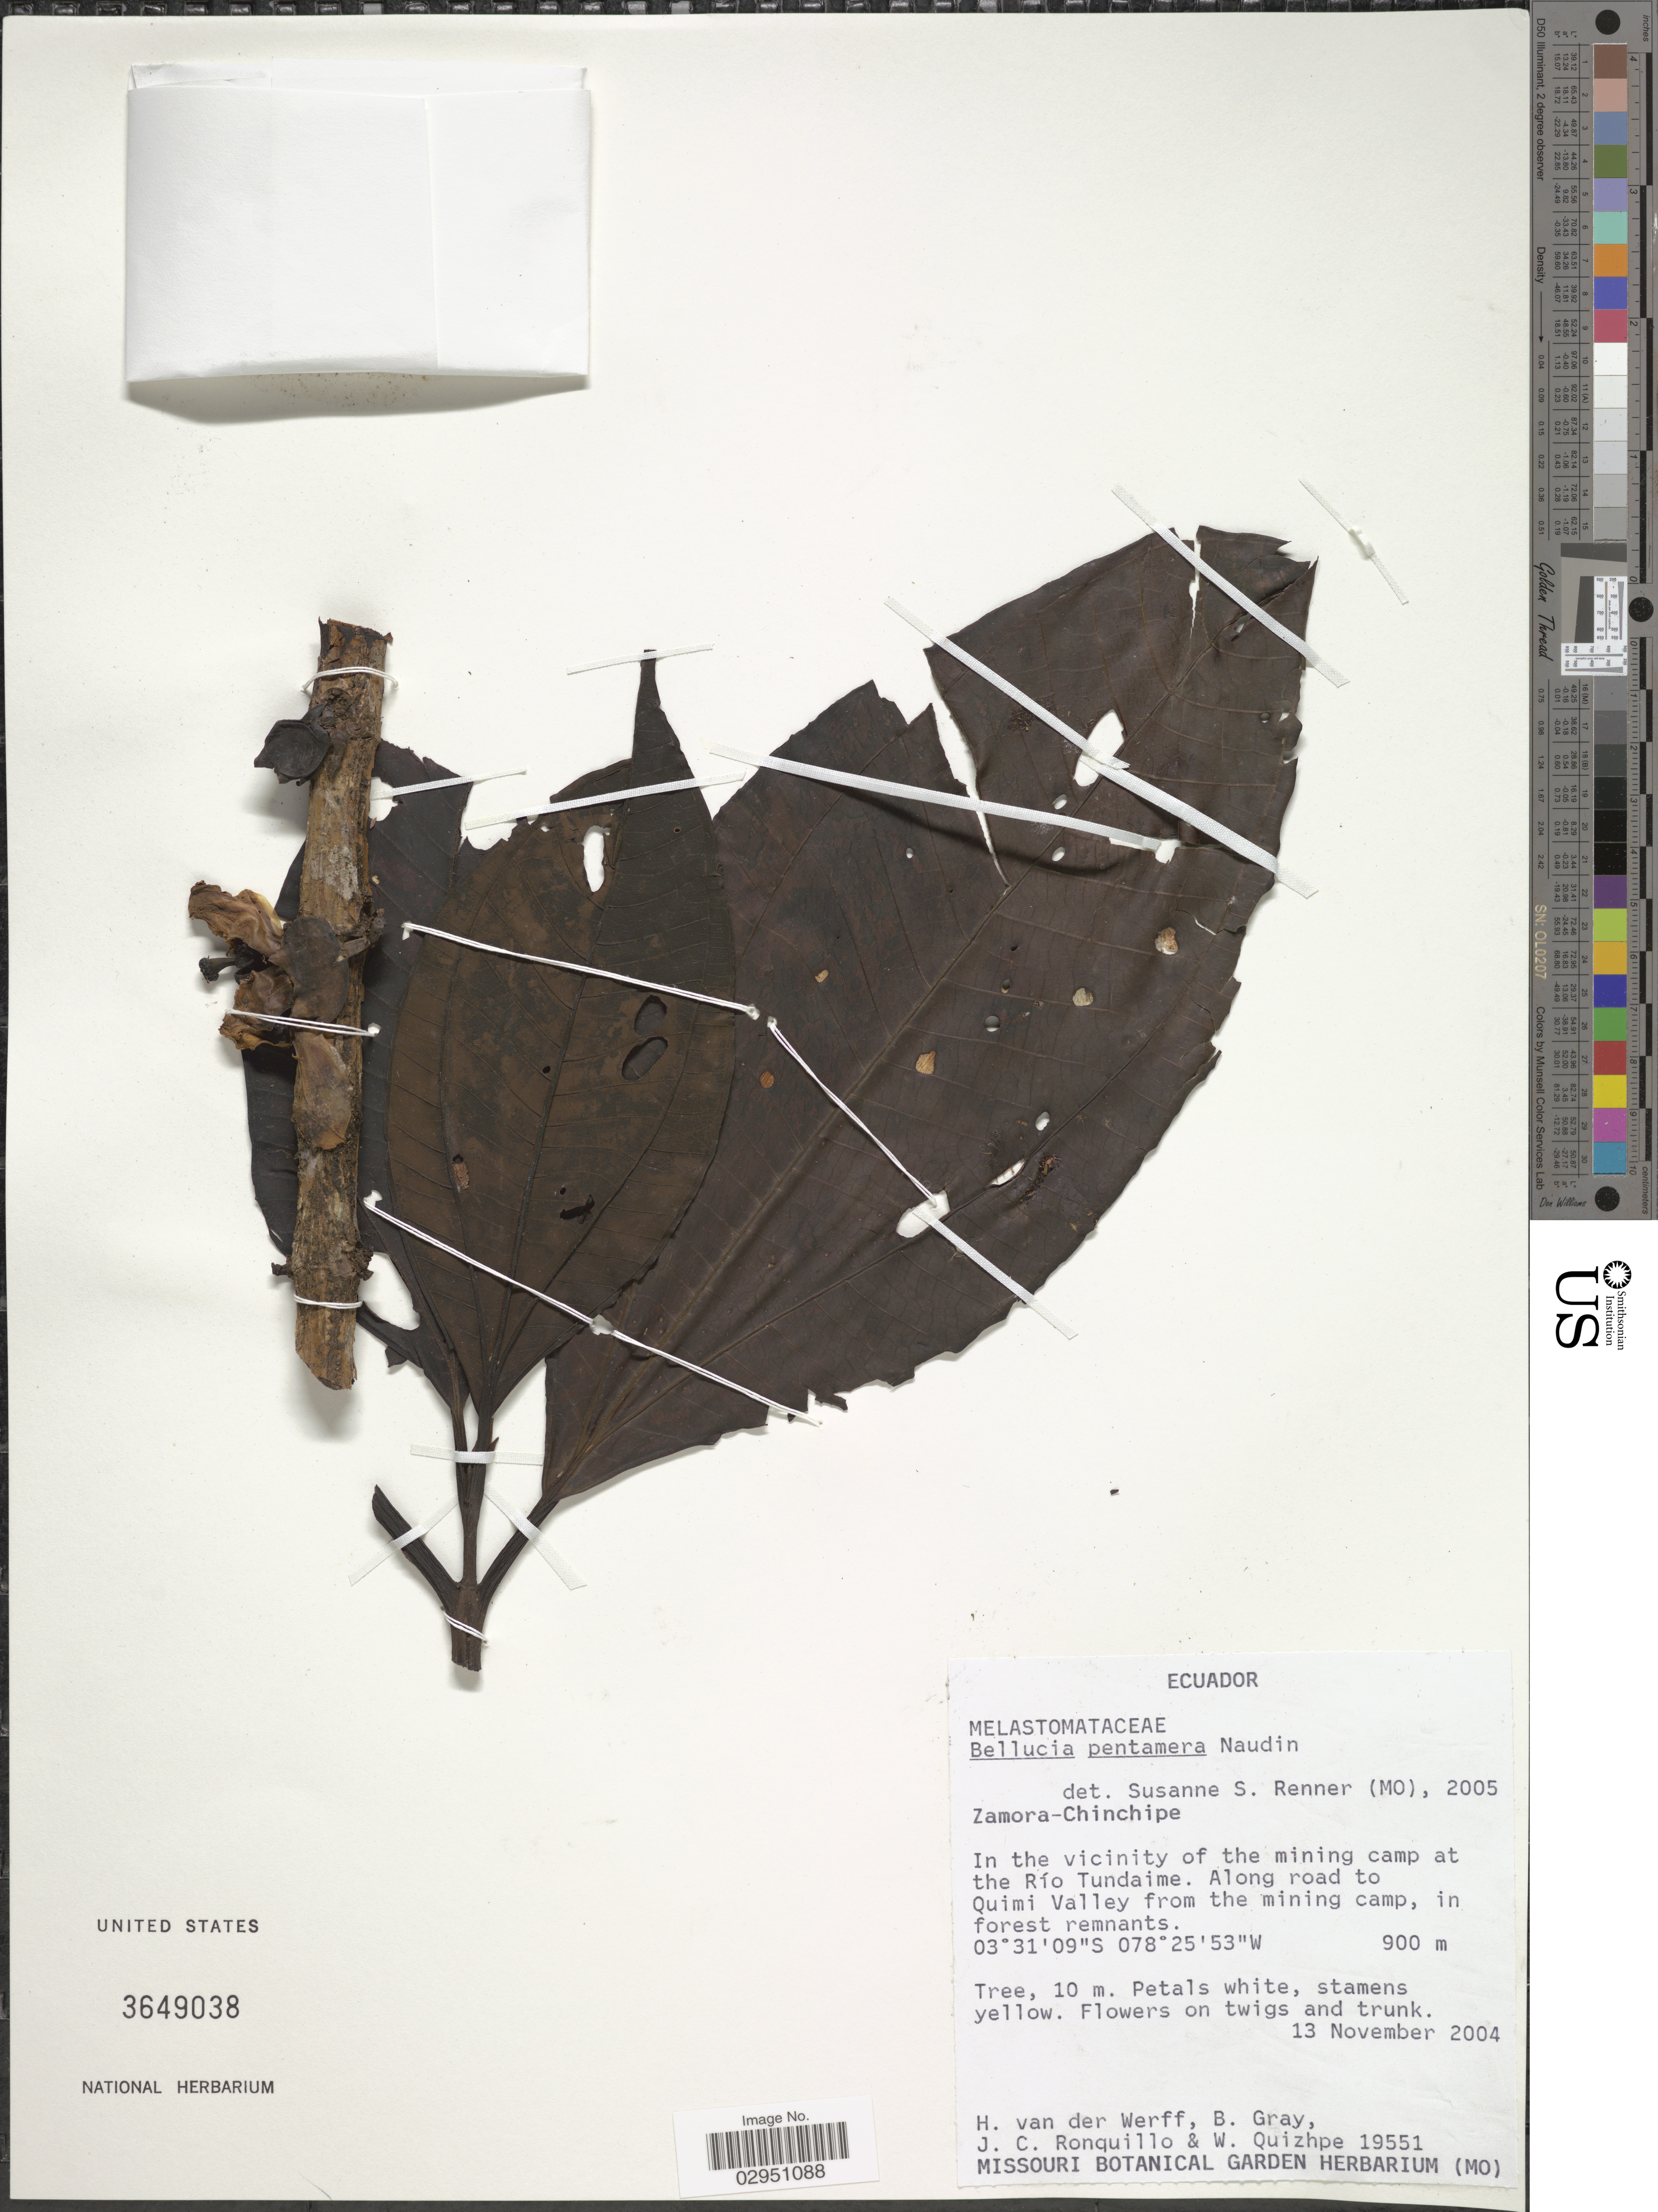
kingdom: Plantae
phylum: Tracheophyta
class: Magnoliopsida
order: Myrtales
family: Melastomataceae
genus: Bellucia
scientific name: Bellucia pentamera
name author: Naudin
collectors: H. van der Werff, B. Gray, J. Ronquillo & W. Quizhpe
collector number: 19551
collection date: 2004-11-13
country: Ecuador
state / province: Zamora-Chinchipe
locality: In the vicinity of the mining camp at the Río Tundaime. Along road to Quimi Valley from the mining camp.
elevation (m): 900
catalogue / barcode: US 3649038